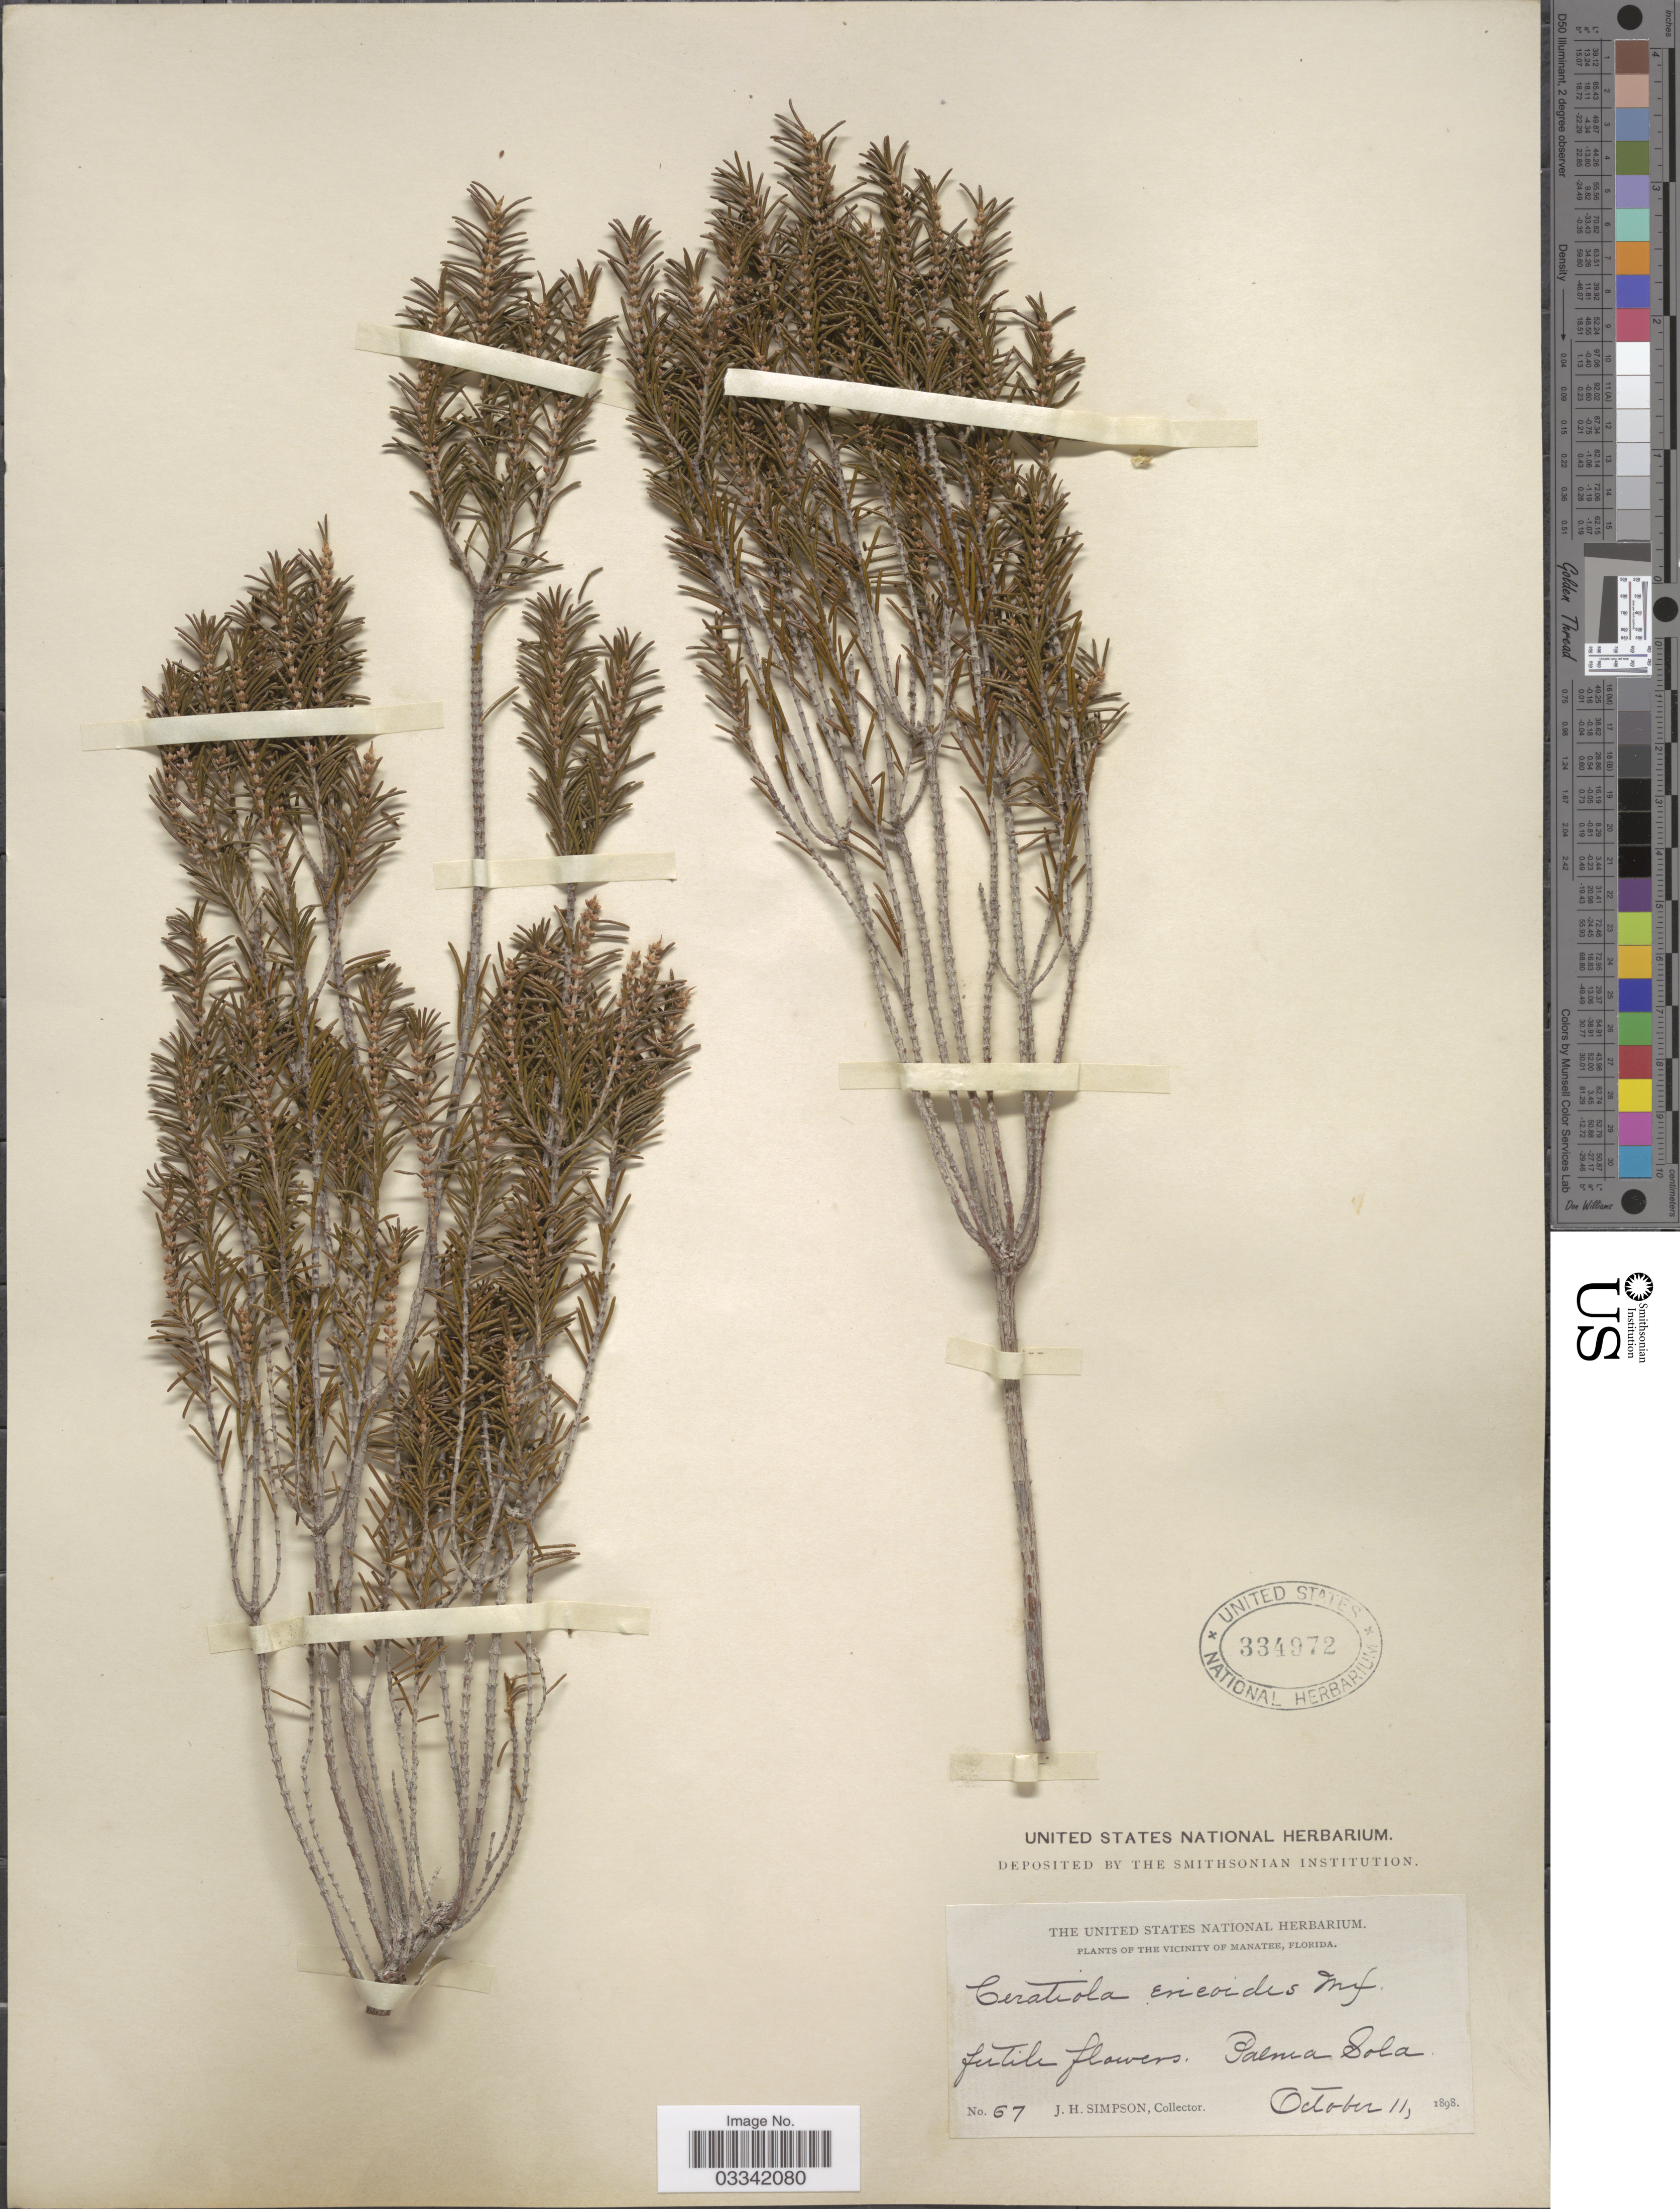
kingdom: Plantae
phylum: Tracheophyta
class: Magnoliopsida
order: Ericales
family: Ericaceae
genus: Ceratiola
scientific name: Ceratiola ericoides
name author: Michx.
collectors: J. H. Simpson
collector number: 67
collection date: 1898-10-11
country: United States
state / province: Florida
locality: Vicinity of Manatee, Palma Sola.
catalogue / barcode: US 334972